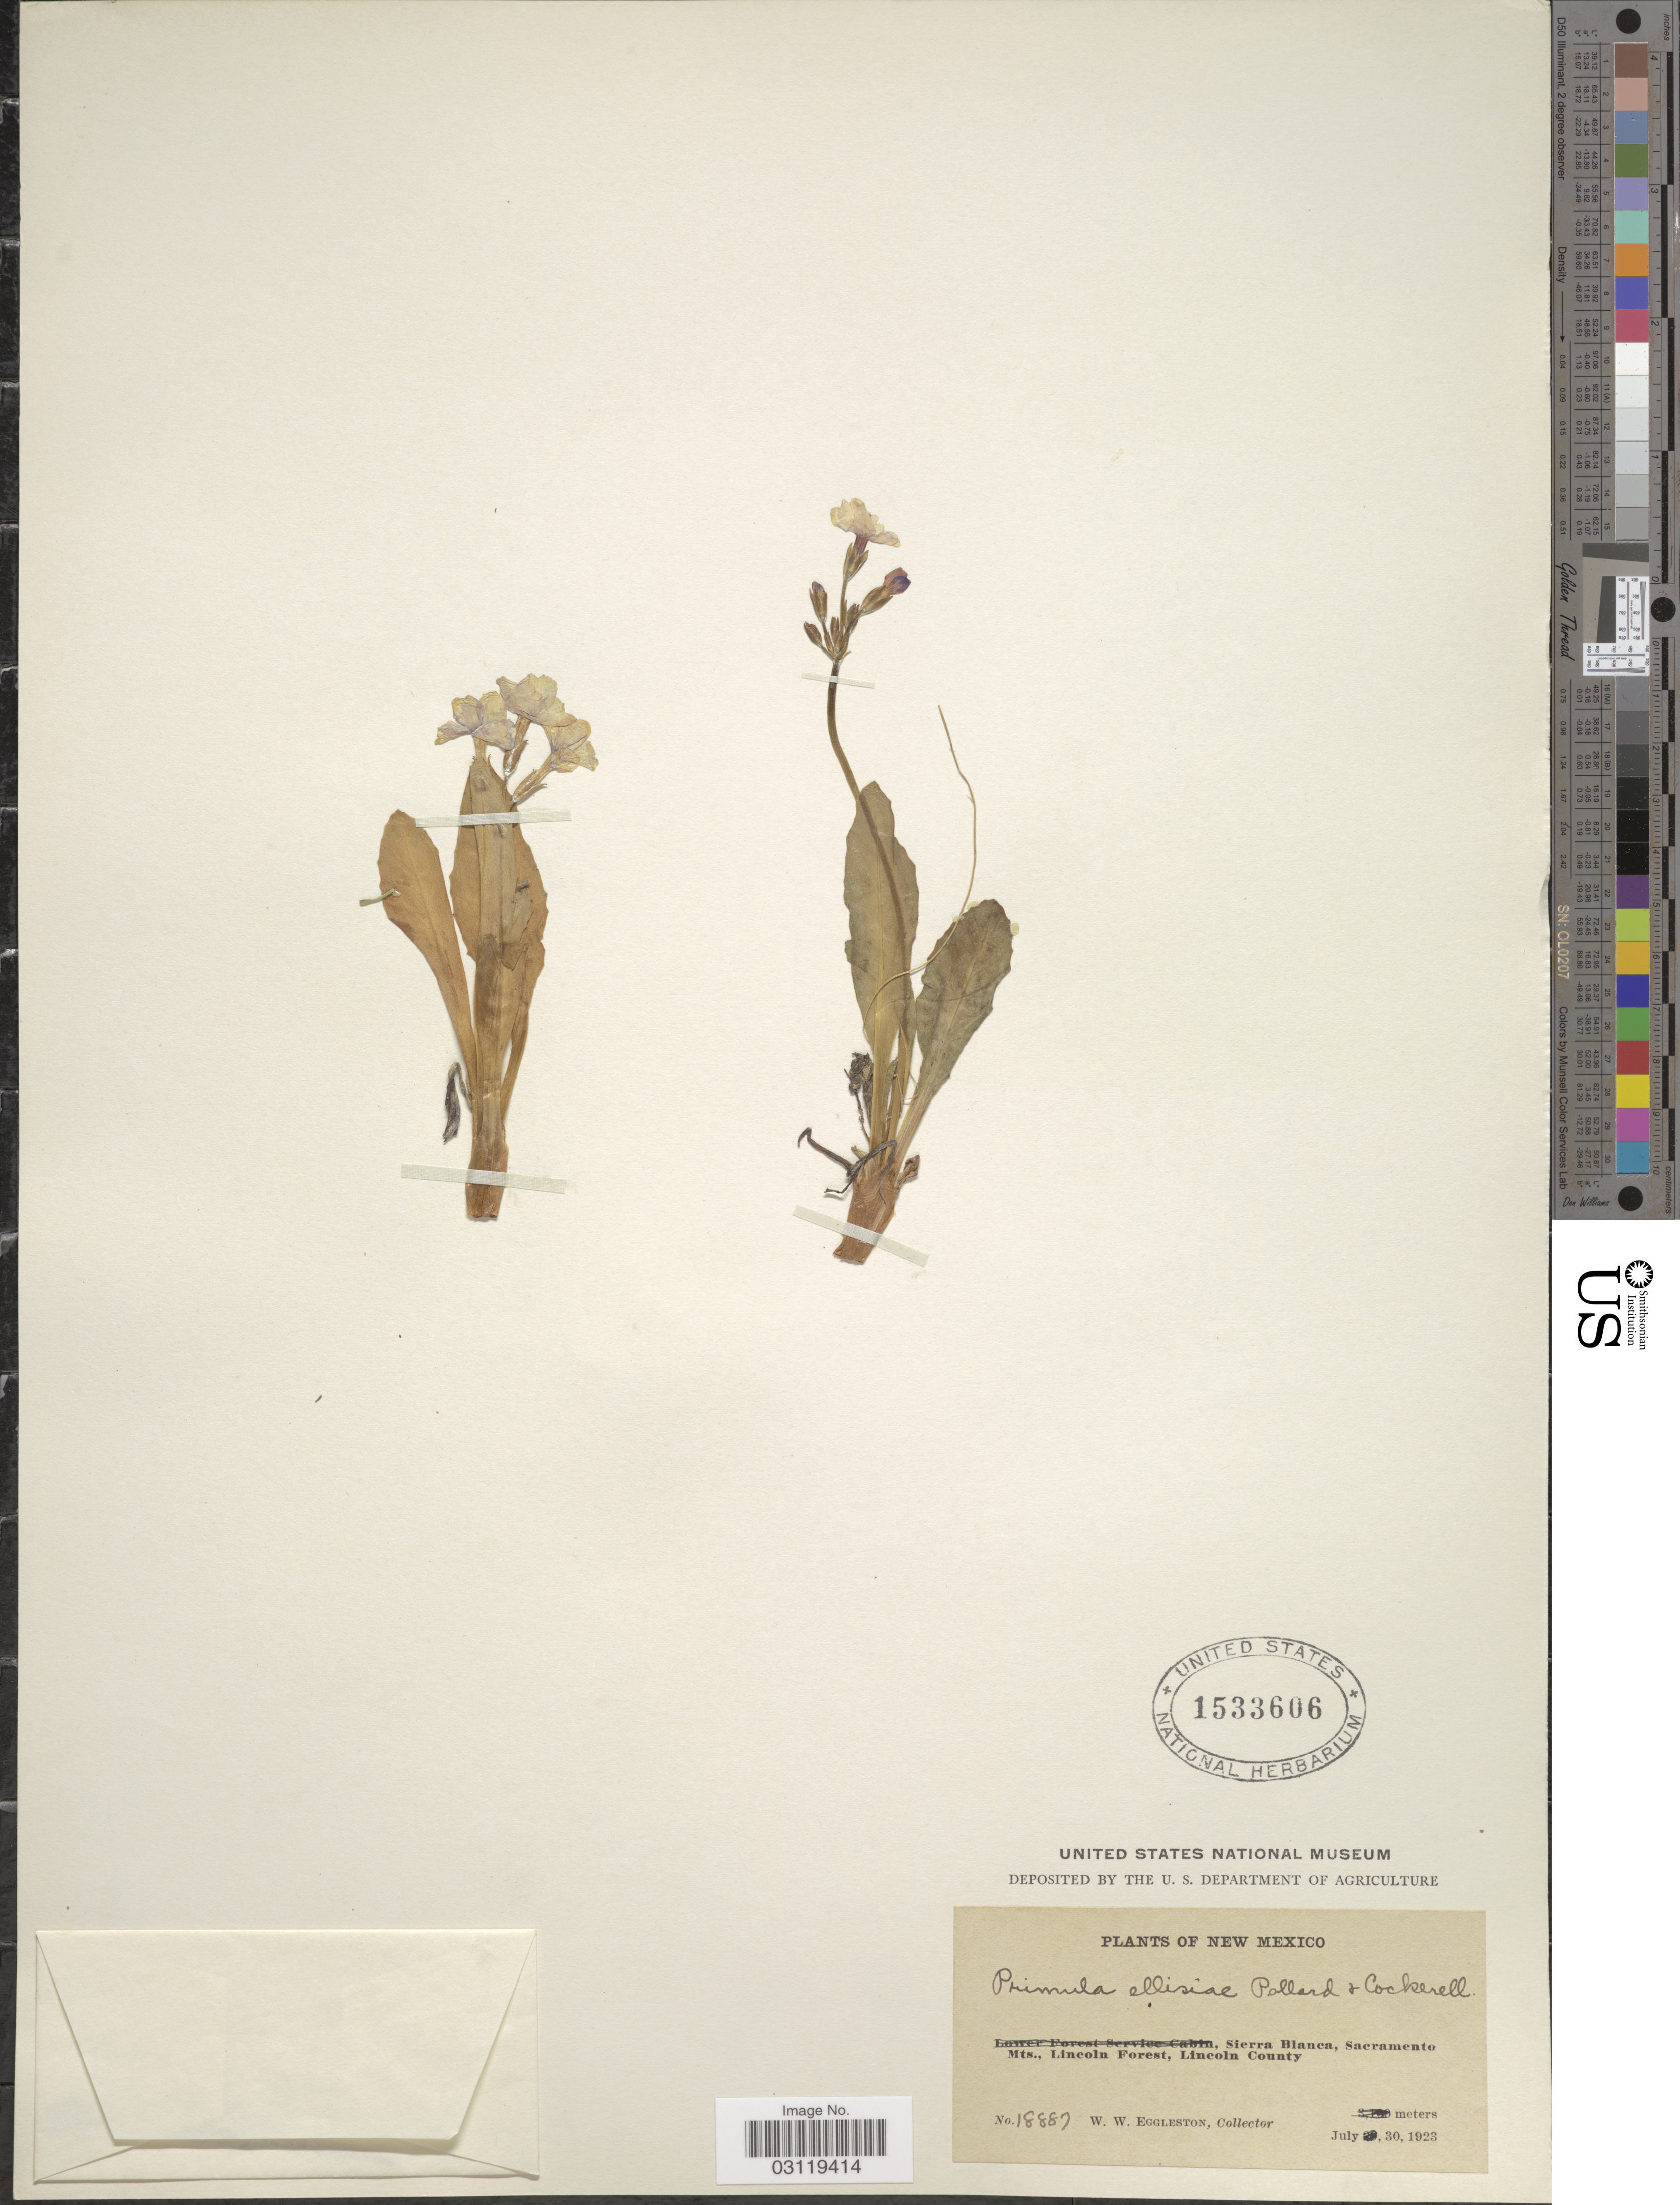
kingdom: Plantae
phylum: Tracheophyta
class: Magnoliopsida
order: Ericales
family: Primulaceae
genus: Primula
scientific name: Primula ellisiae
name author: Pollard & Cockerell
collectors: W. W. Eggleston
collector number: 18887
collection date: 1923-07-30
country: United States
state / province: New Mexico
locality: Sierra Blanca, Sacramento Mts., Lincoln Forest, Lincoln County.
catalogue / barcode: US 1533606